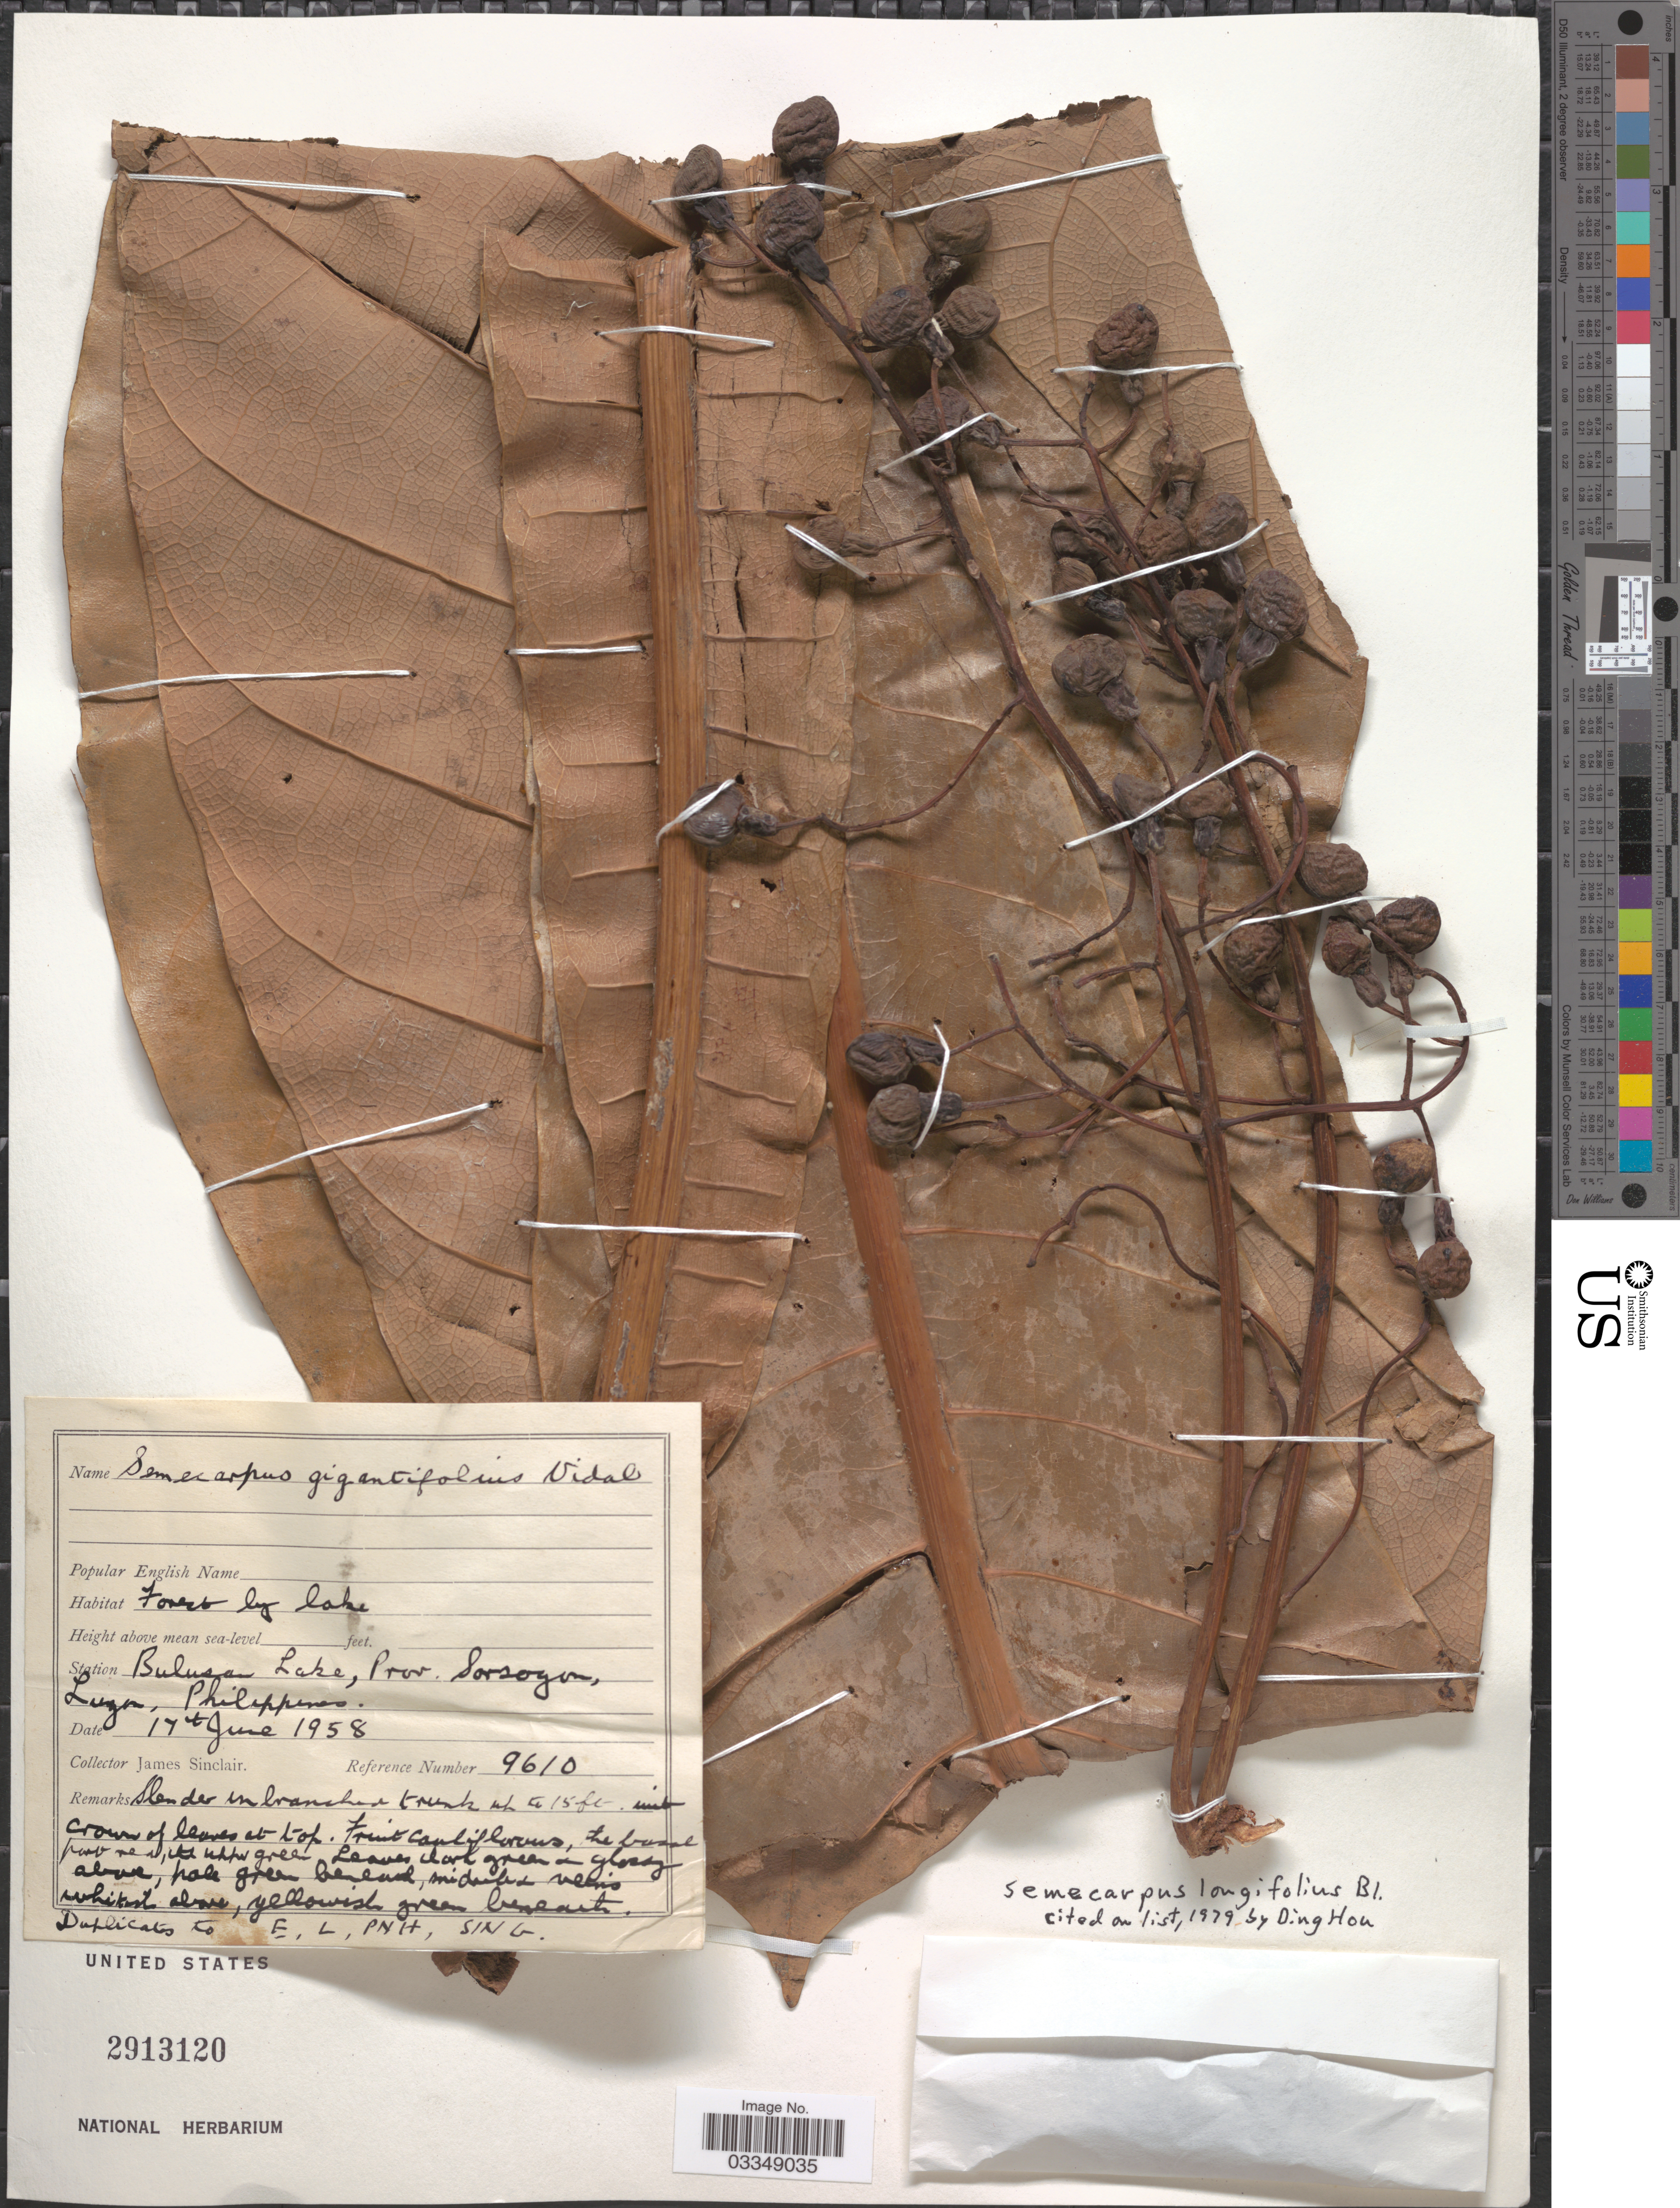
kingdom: Plantae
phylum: Tracheophyta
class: Magnoliopsida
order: Sapindales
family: Anacardiaceae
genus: Semecarpus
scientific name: Semecarpus longifolius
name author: Blume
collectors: J. Sinclair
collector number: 9610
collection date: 1958-06-17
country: Philippines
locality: Bulusa Lake, Prov. Sorsogon, Luzon.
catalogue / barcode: US 2913120